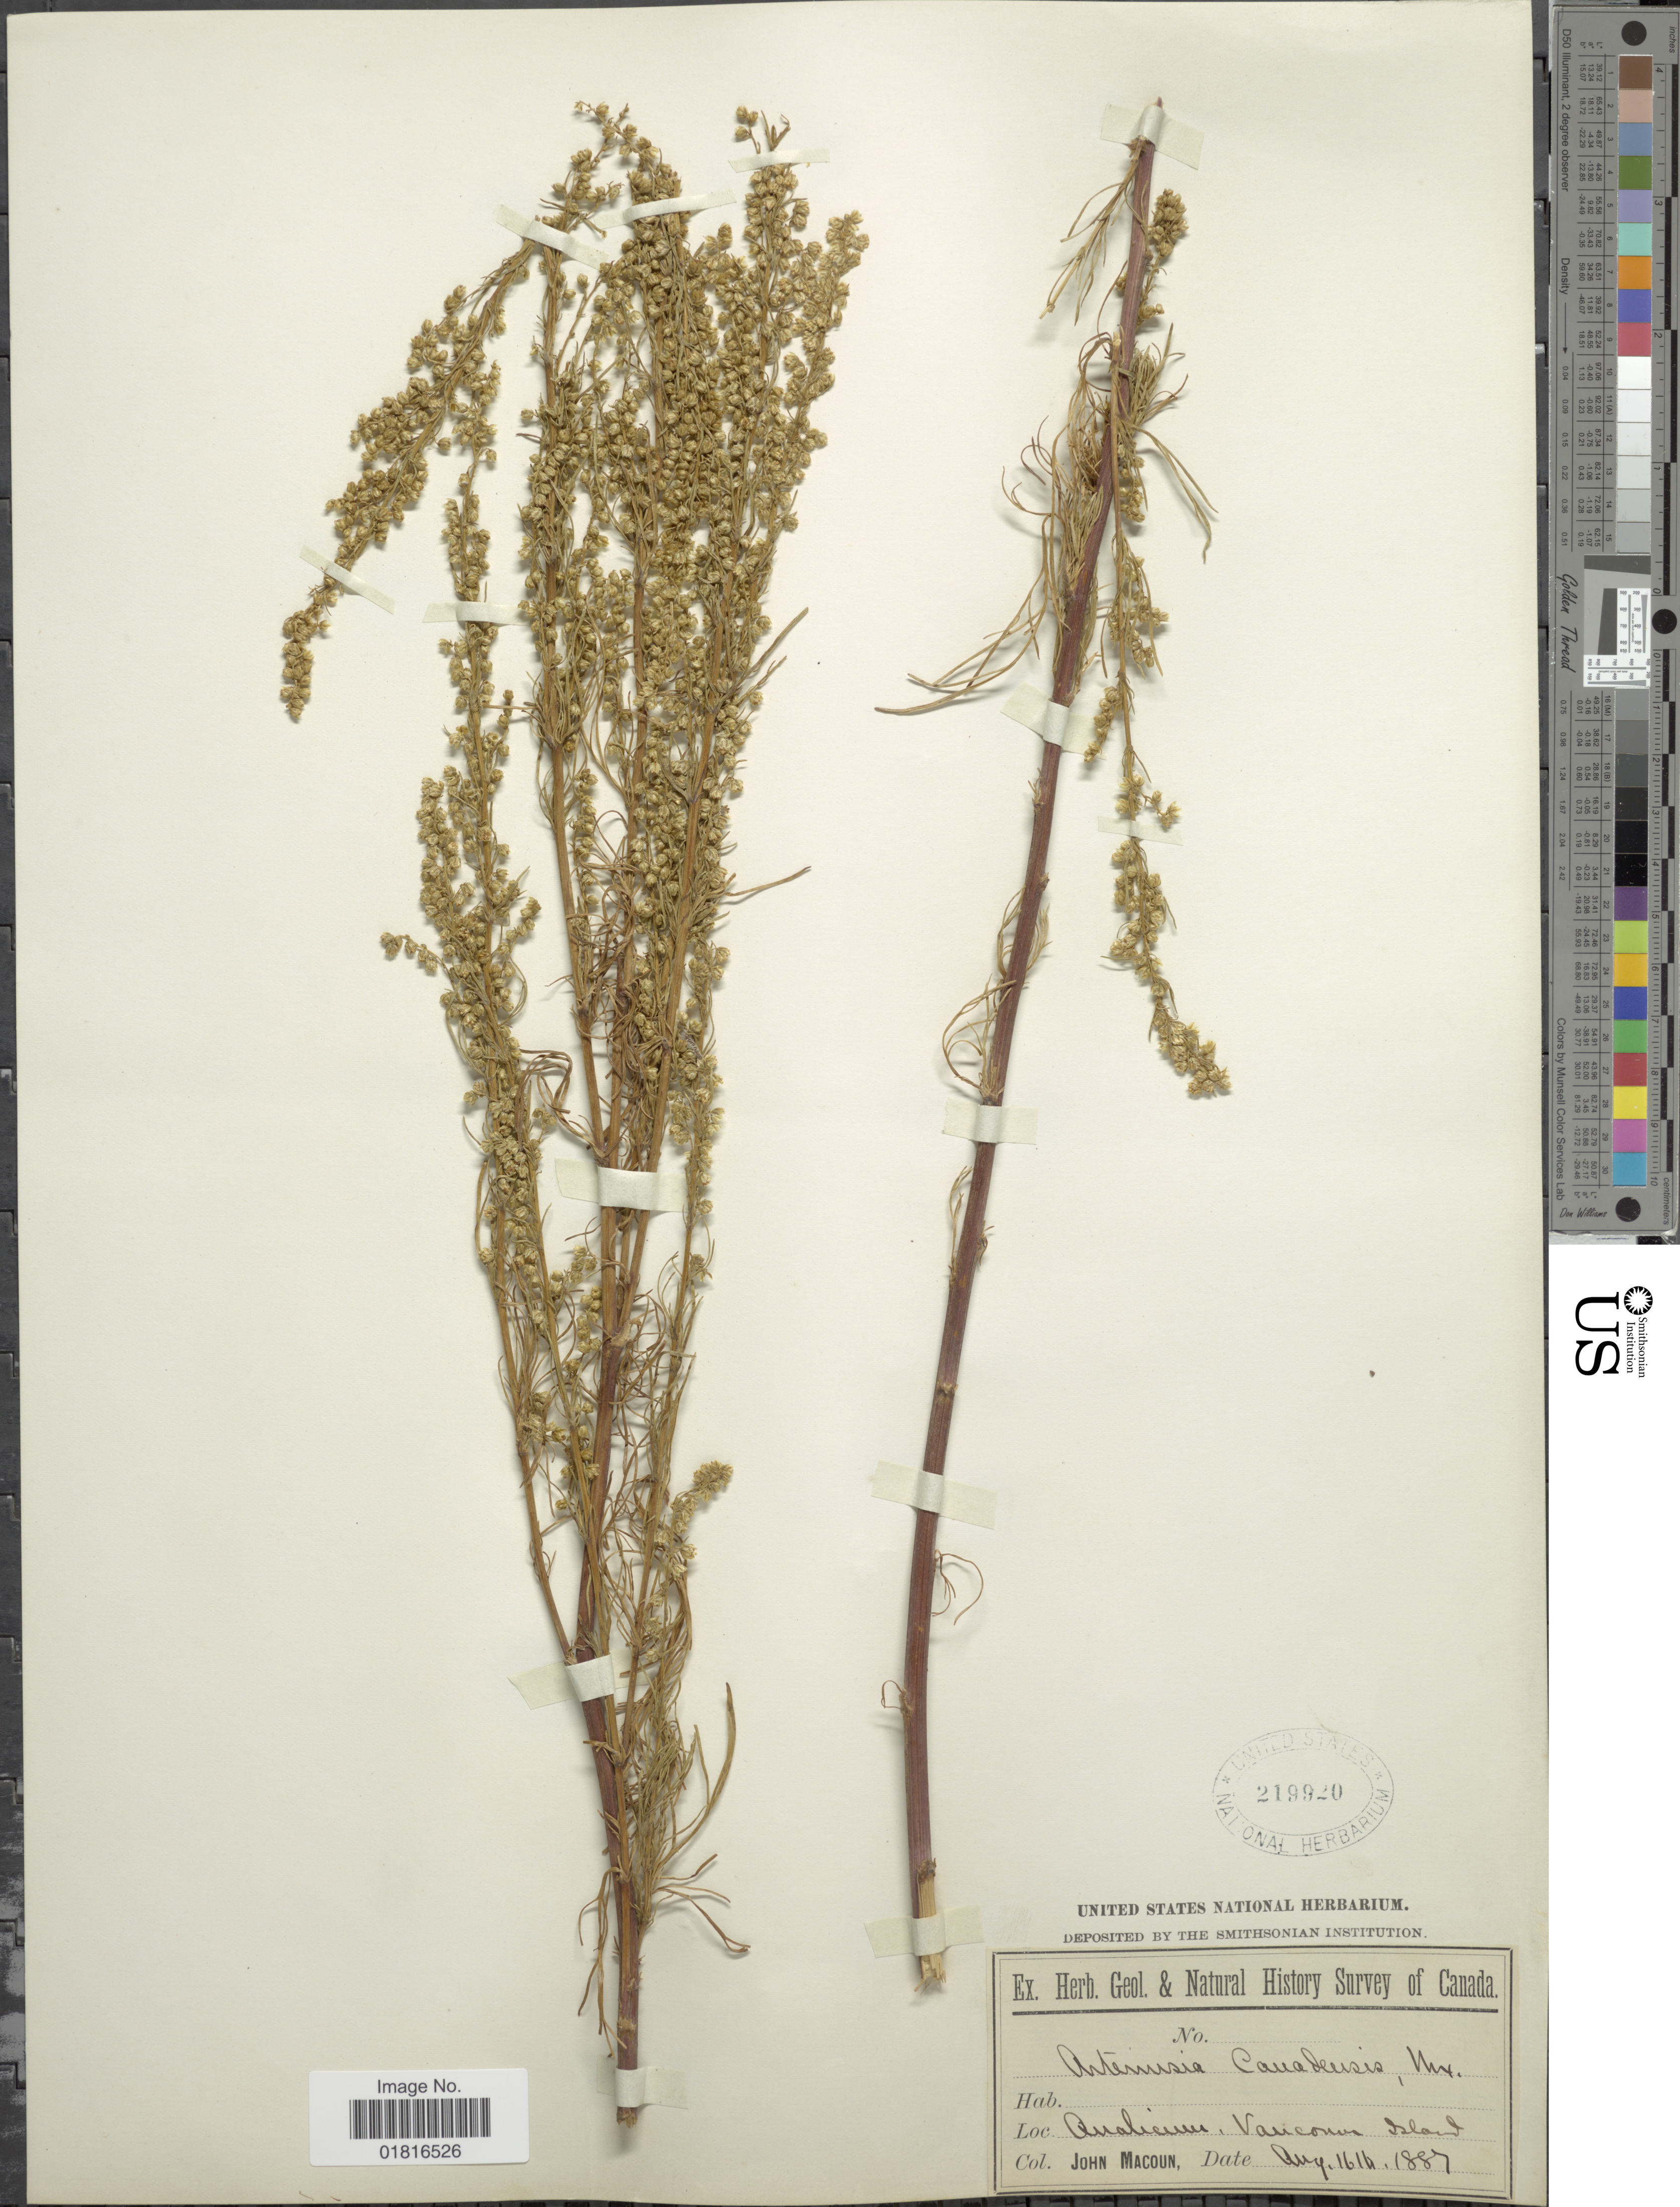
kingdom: Plantae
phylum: Tracheophyta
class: Magnoliopsida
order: Asterales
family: Asteraceae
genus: Artemisia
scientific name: Artemisia pacifica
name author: Nutt.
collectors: J. Macoun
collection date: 1887-08-16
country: Canada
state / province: British Columbia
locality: Analicum, Vancouver Island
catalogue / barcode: US 219920